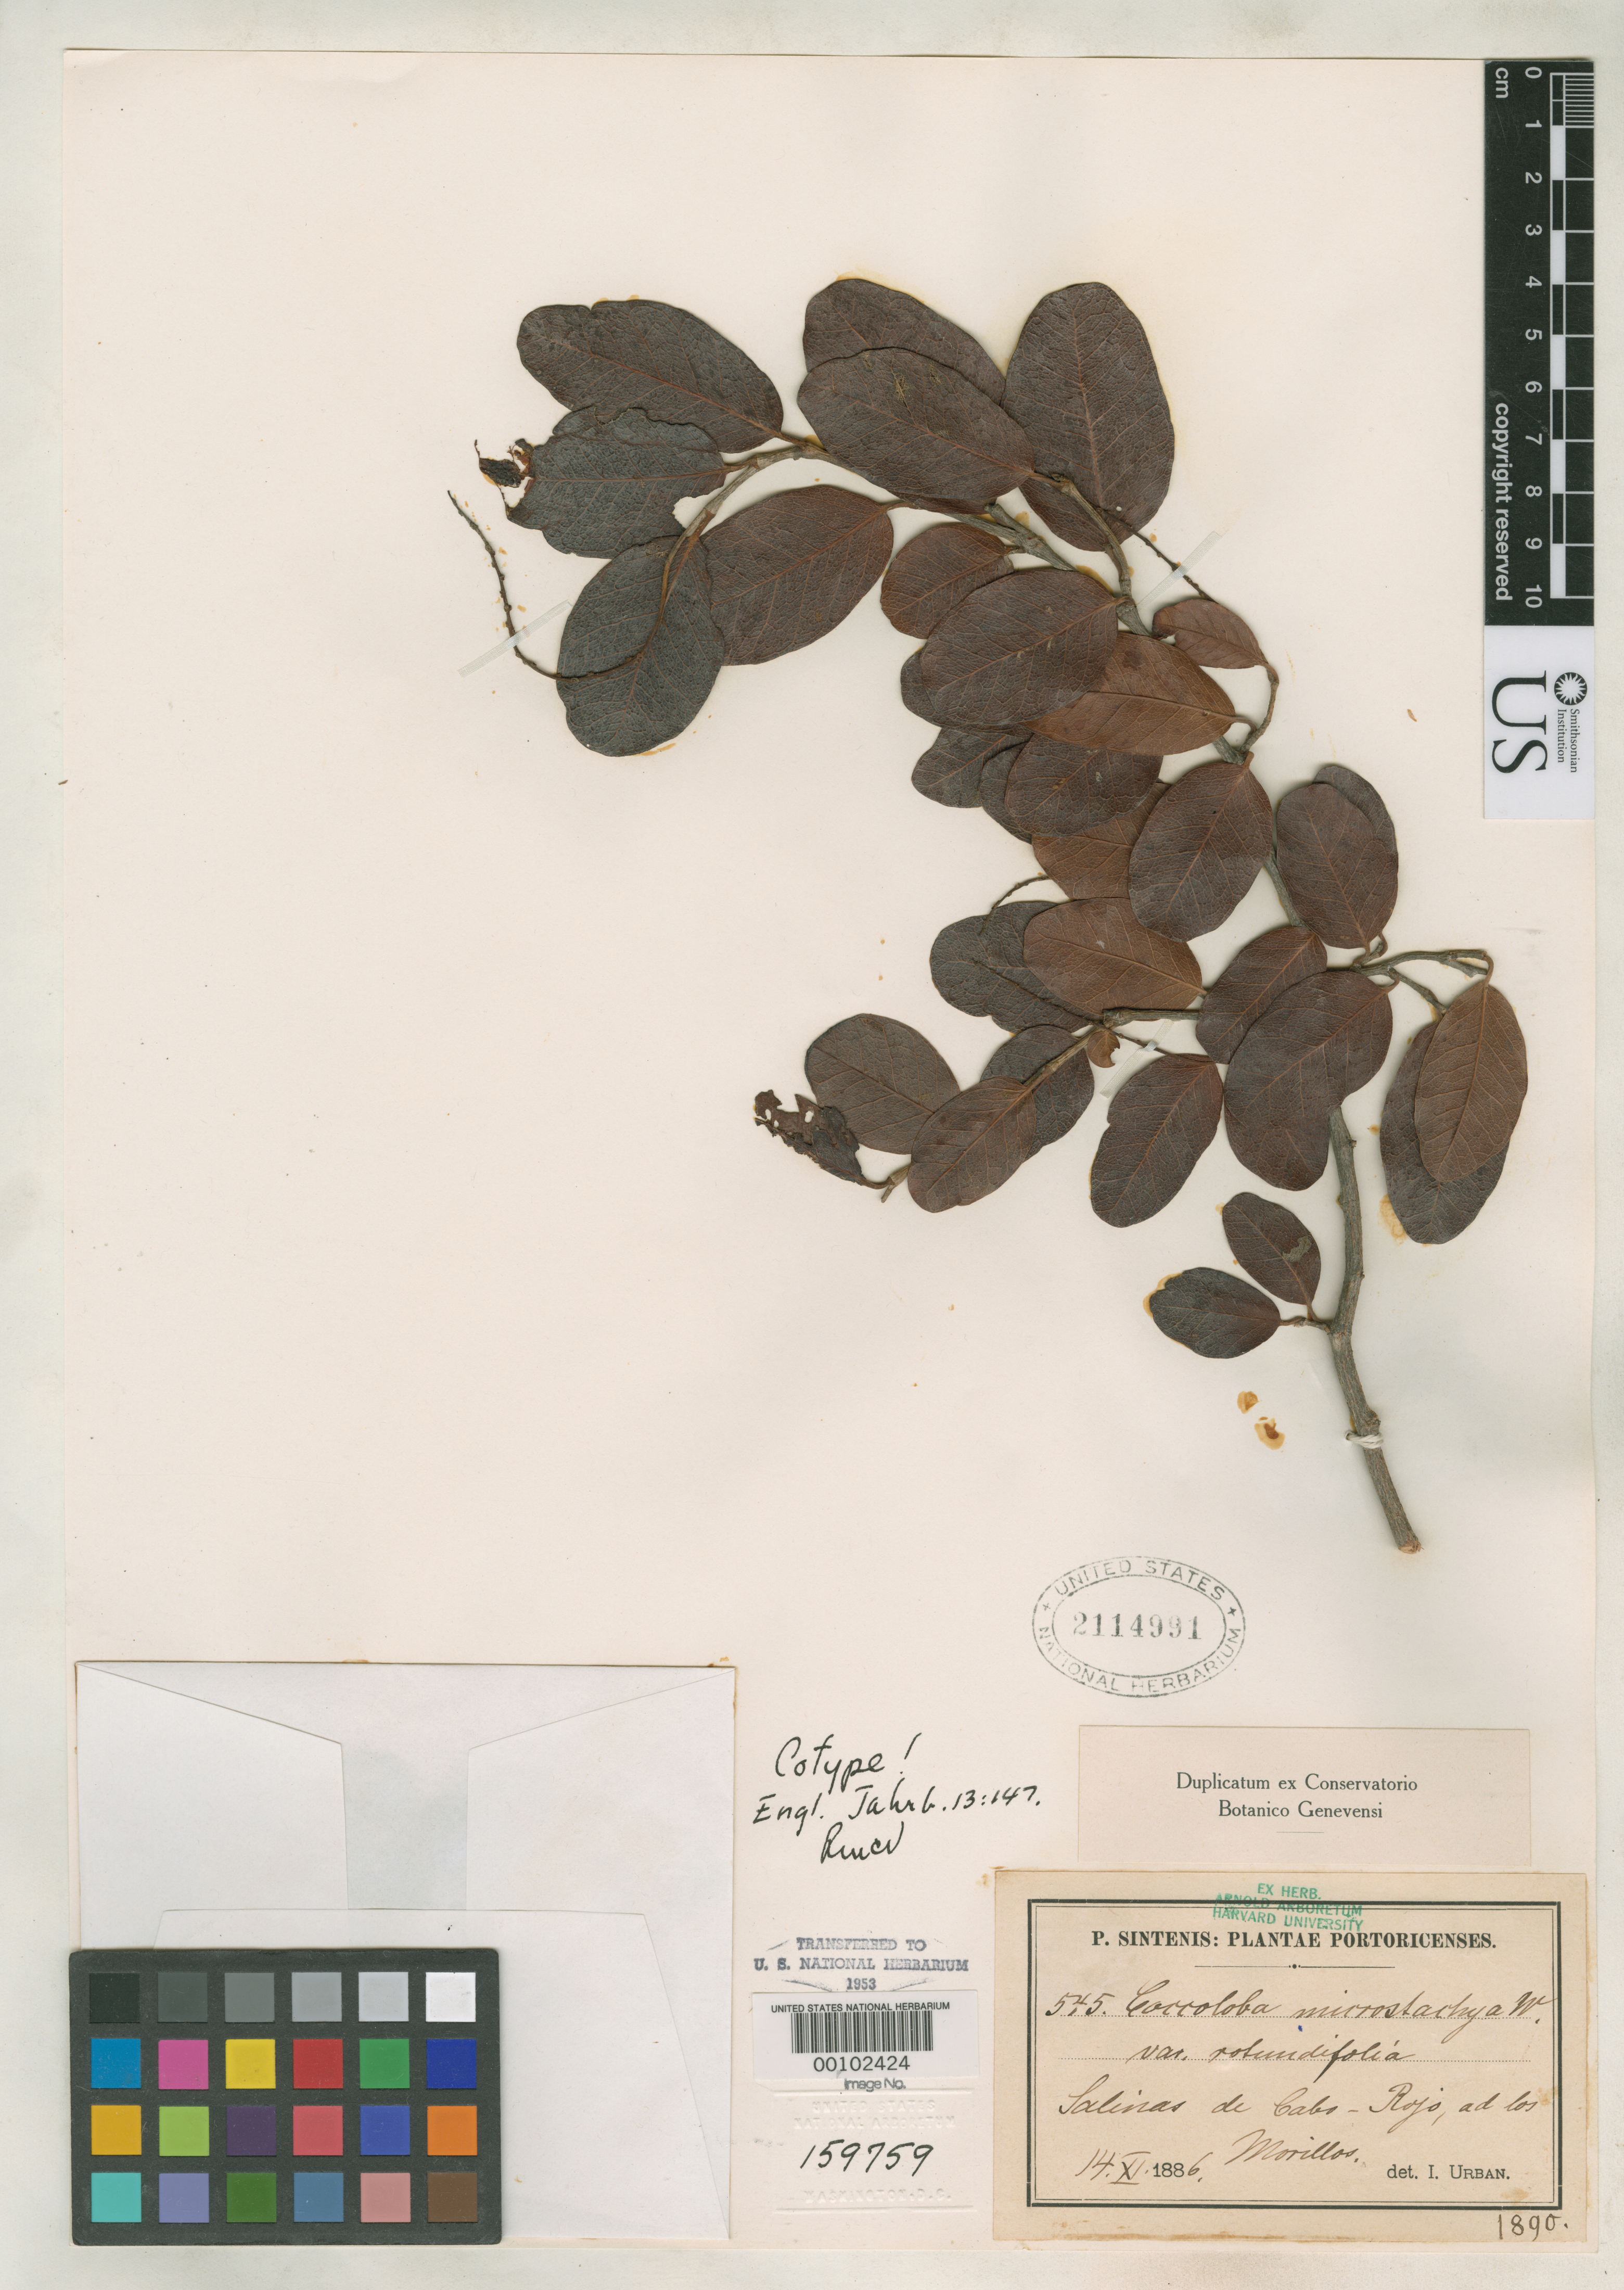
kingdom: Plantae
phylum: Tracheophyta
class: Magnoliopsida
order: Caryophyllales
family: Polygonaceae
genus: Coccoloba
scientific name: Coccoloba microstachya var. rotundifolia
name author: Urb.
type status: Isosyntype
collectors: P. Sintenis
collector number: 545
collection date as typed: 14 Nov 1886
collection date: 1886-11-14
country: Puerto Rico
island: Greater Antilles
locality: Sierra de Naguabo ad Rio Blanco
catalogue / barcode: US 2114991